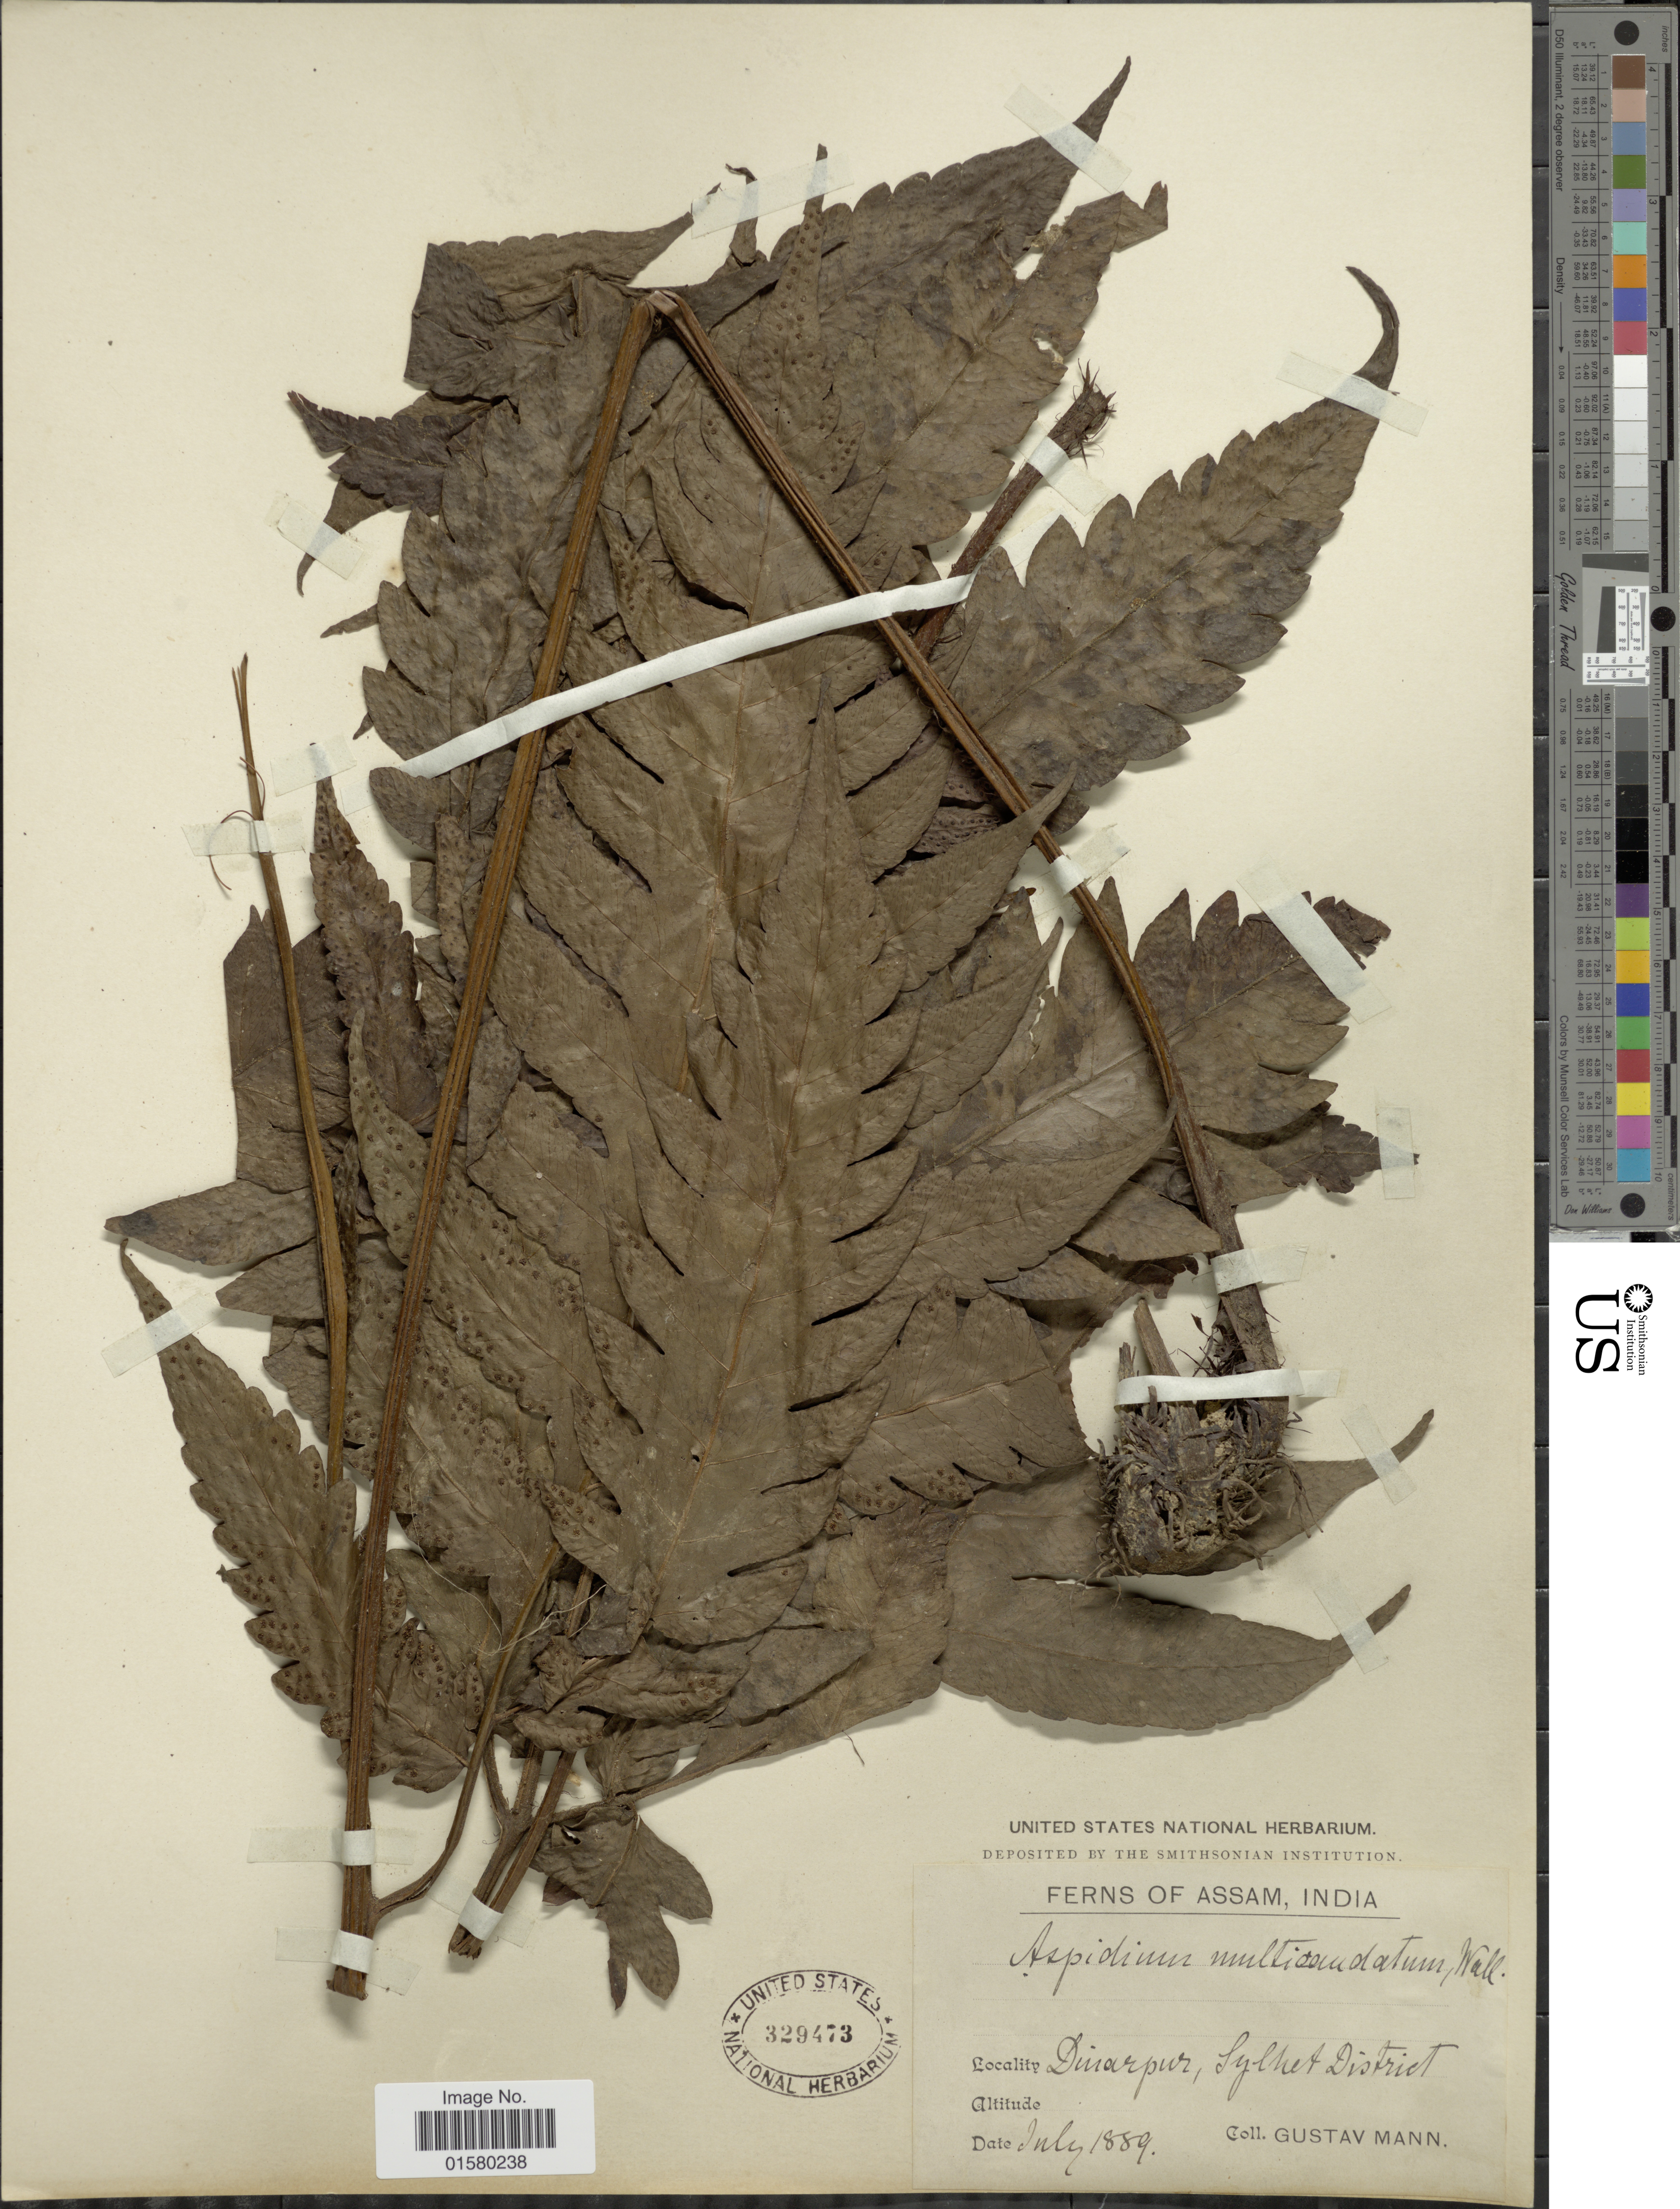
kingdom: Plantae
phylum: Tracheophyta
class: Polypodiopsida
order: Polypodiales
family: Tectariaceae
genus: Tectaria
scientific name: Tectaria griffithii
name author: (Baker) C. Chr.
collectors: G. Mann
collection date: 1889-07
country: Bangladesh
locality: Assam. Dinarpur, Sylhet District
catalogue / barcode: US 329473